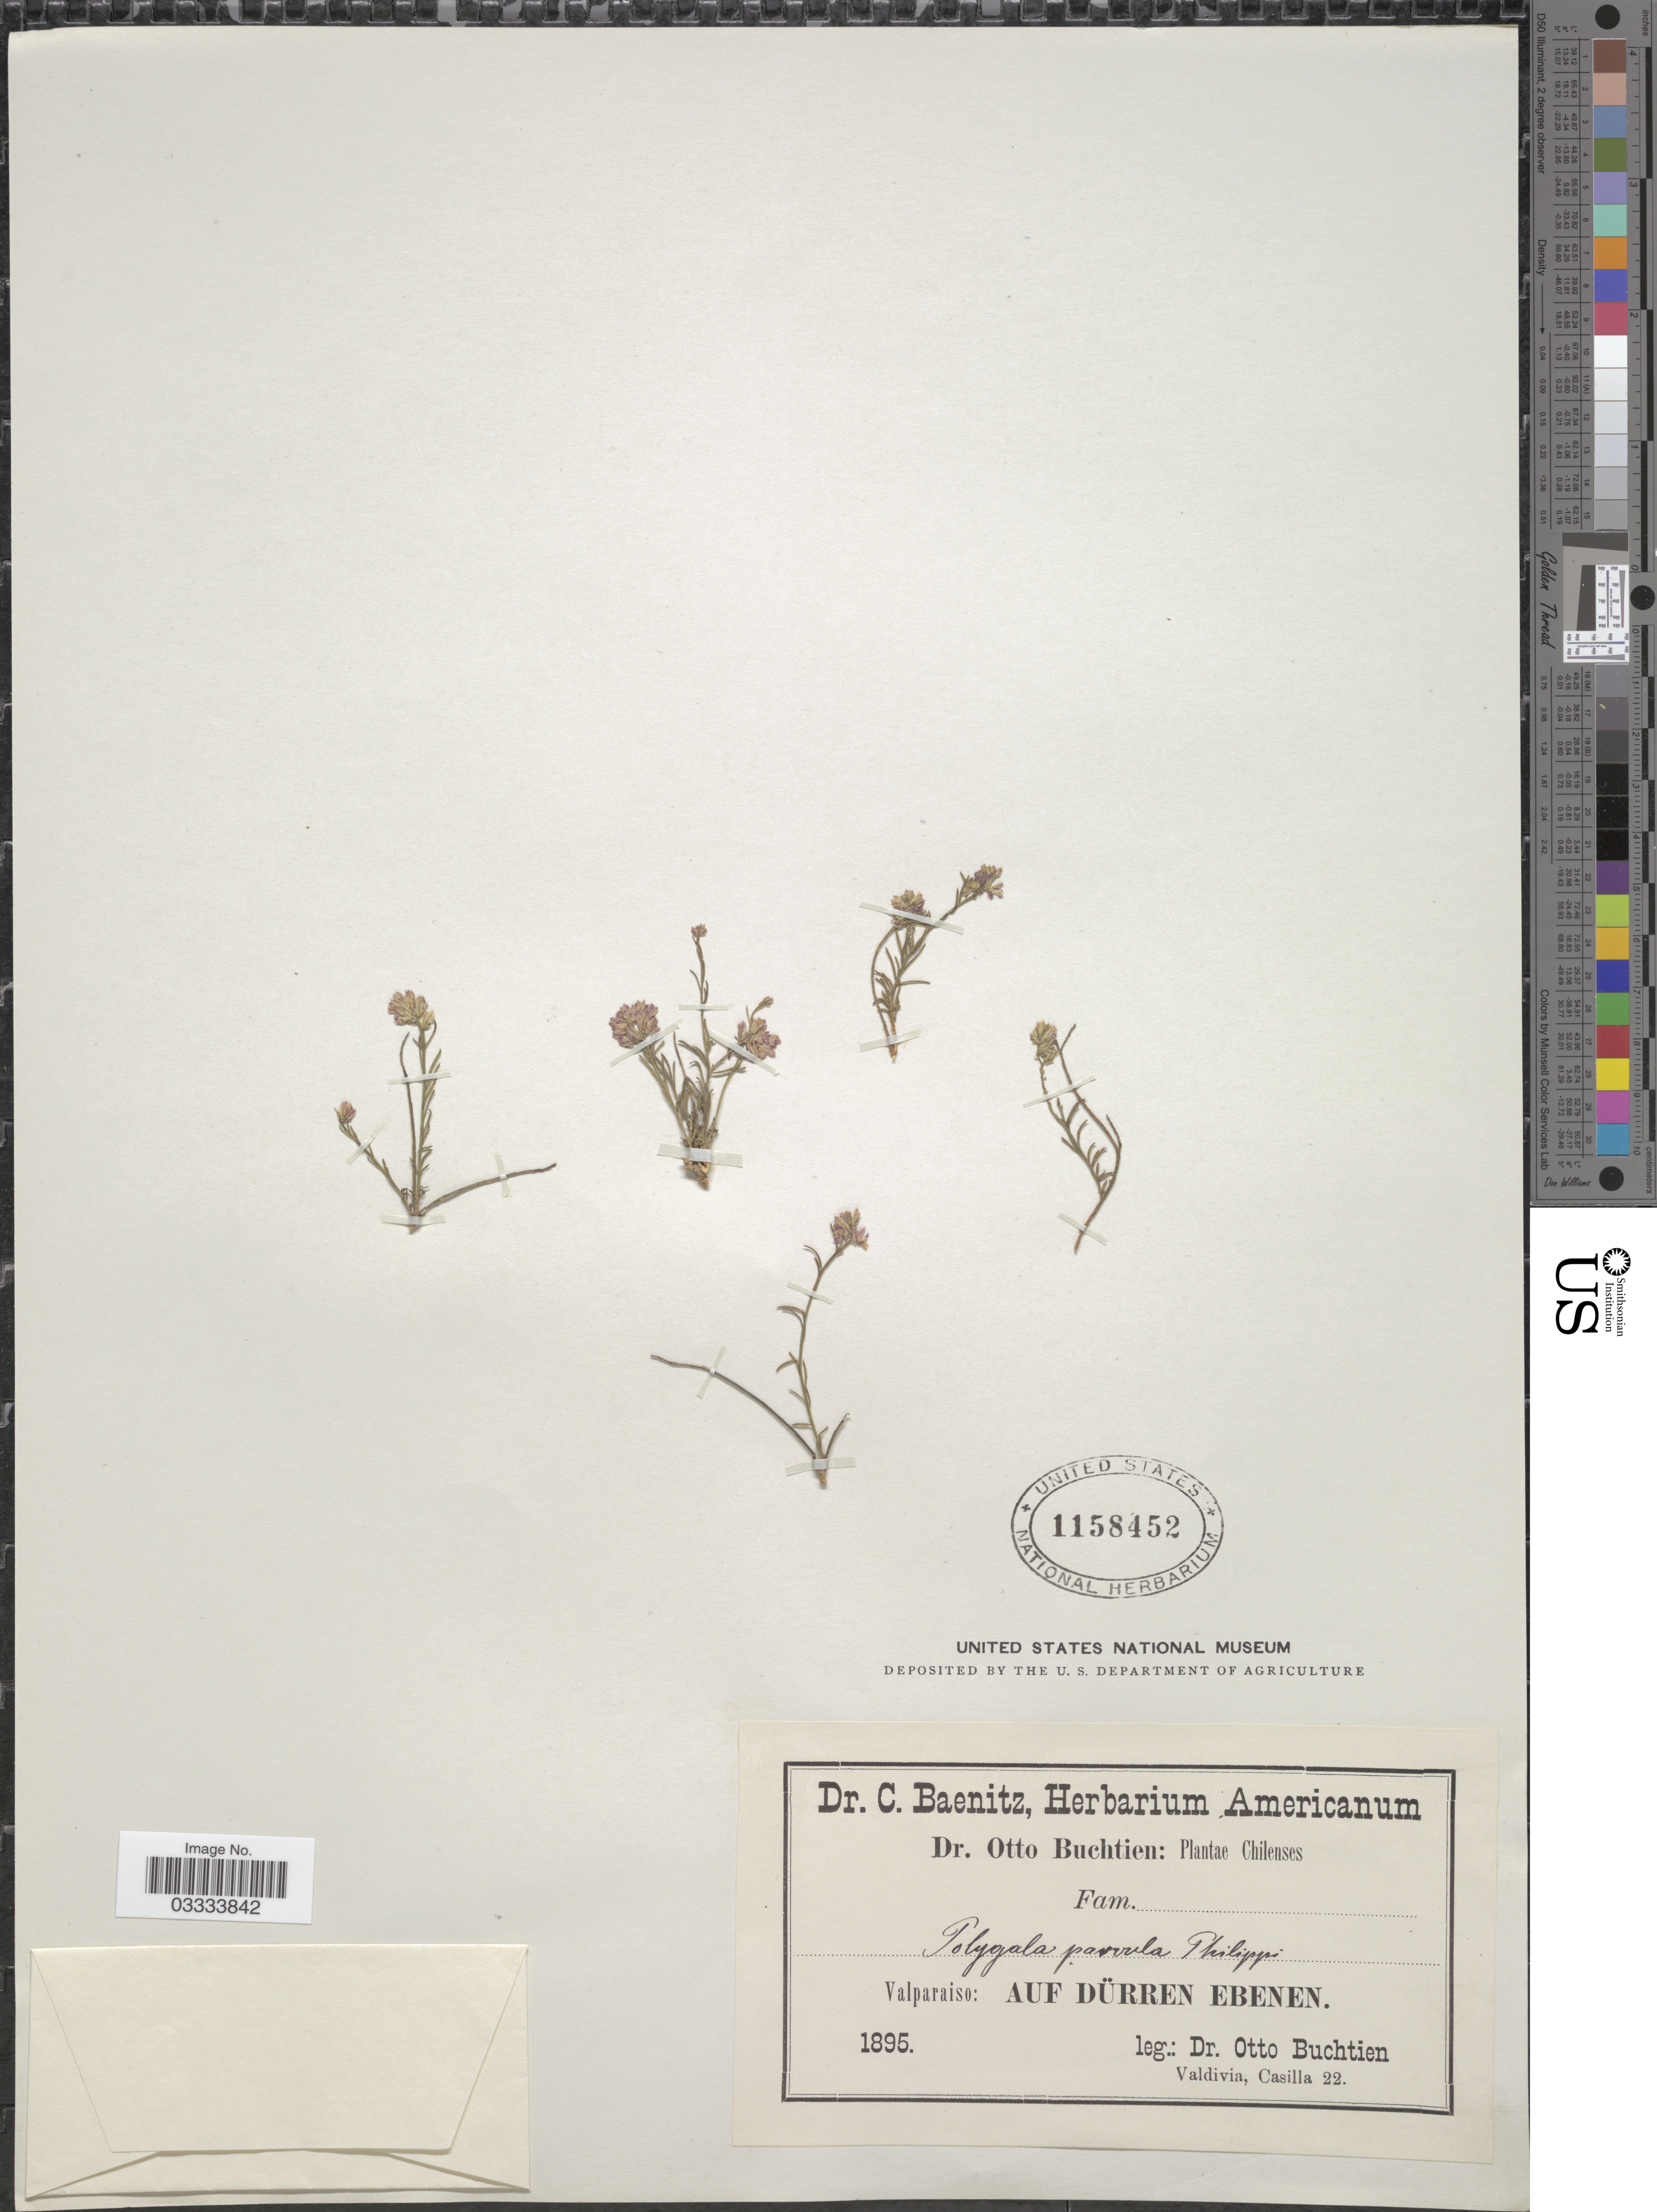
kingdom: Plantae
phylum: Tracheophyta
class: Magnoliopsida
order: Fabales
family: Polygalaceae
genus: Polygala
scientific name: Polygala parvula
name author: Phil.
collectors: O. Buchtien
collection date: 1895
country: Chile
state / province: Valparaíso (V)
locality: Valparaiso: Auf Dürren Ebenen.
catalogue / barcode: US 1158452